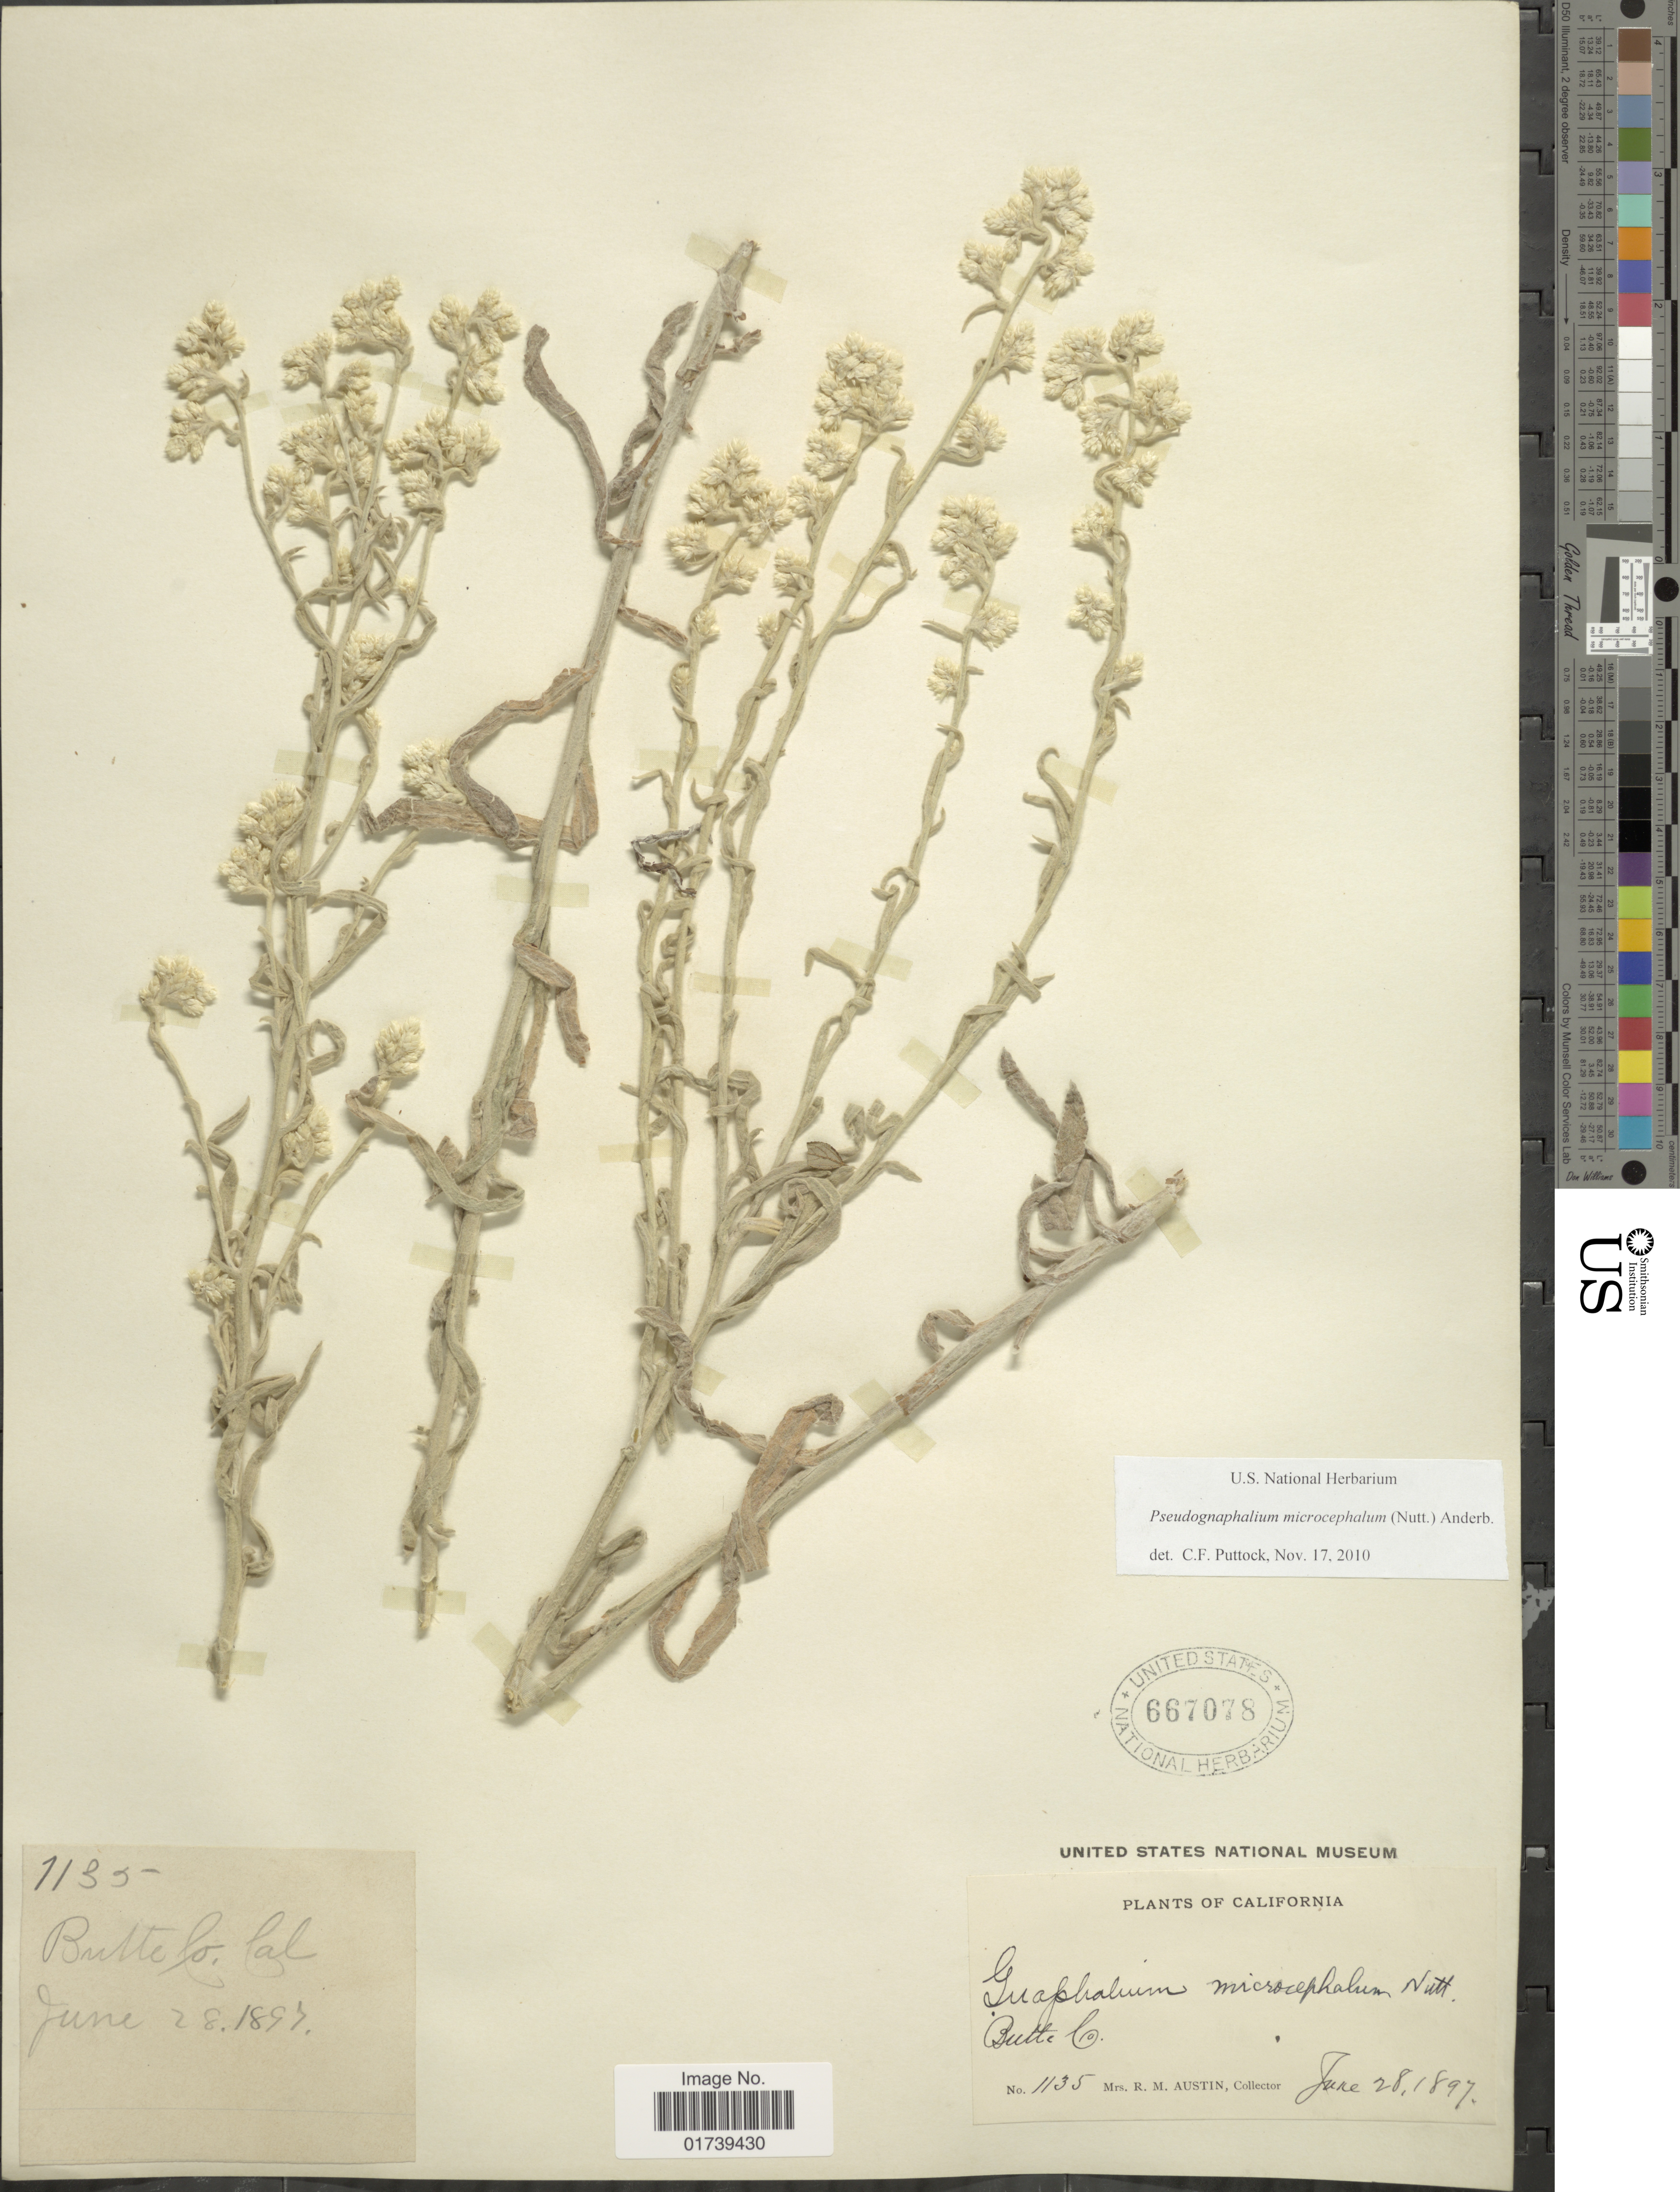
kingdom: Plantae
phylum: Tracheophyta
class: Magnoliopsida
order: Asterales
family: Asteraceae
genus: Pseudognaphalium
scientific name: Pseudognaphalium microcephalum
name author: (Nutt.) Anderb.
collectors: R. Austin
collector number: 1135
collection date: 1897-06-28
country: United States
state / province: California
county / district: Butte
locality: Butte Co. Cal.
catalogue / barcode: US 667078